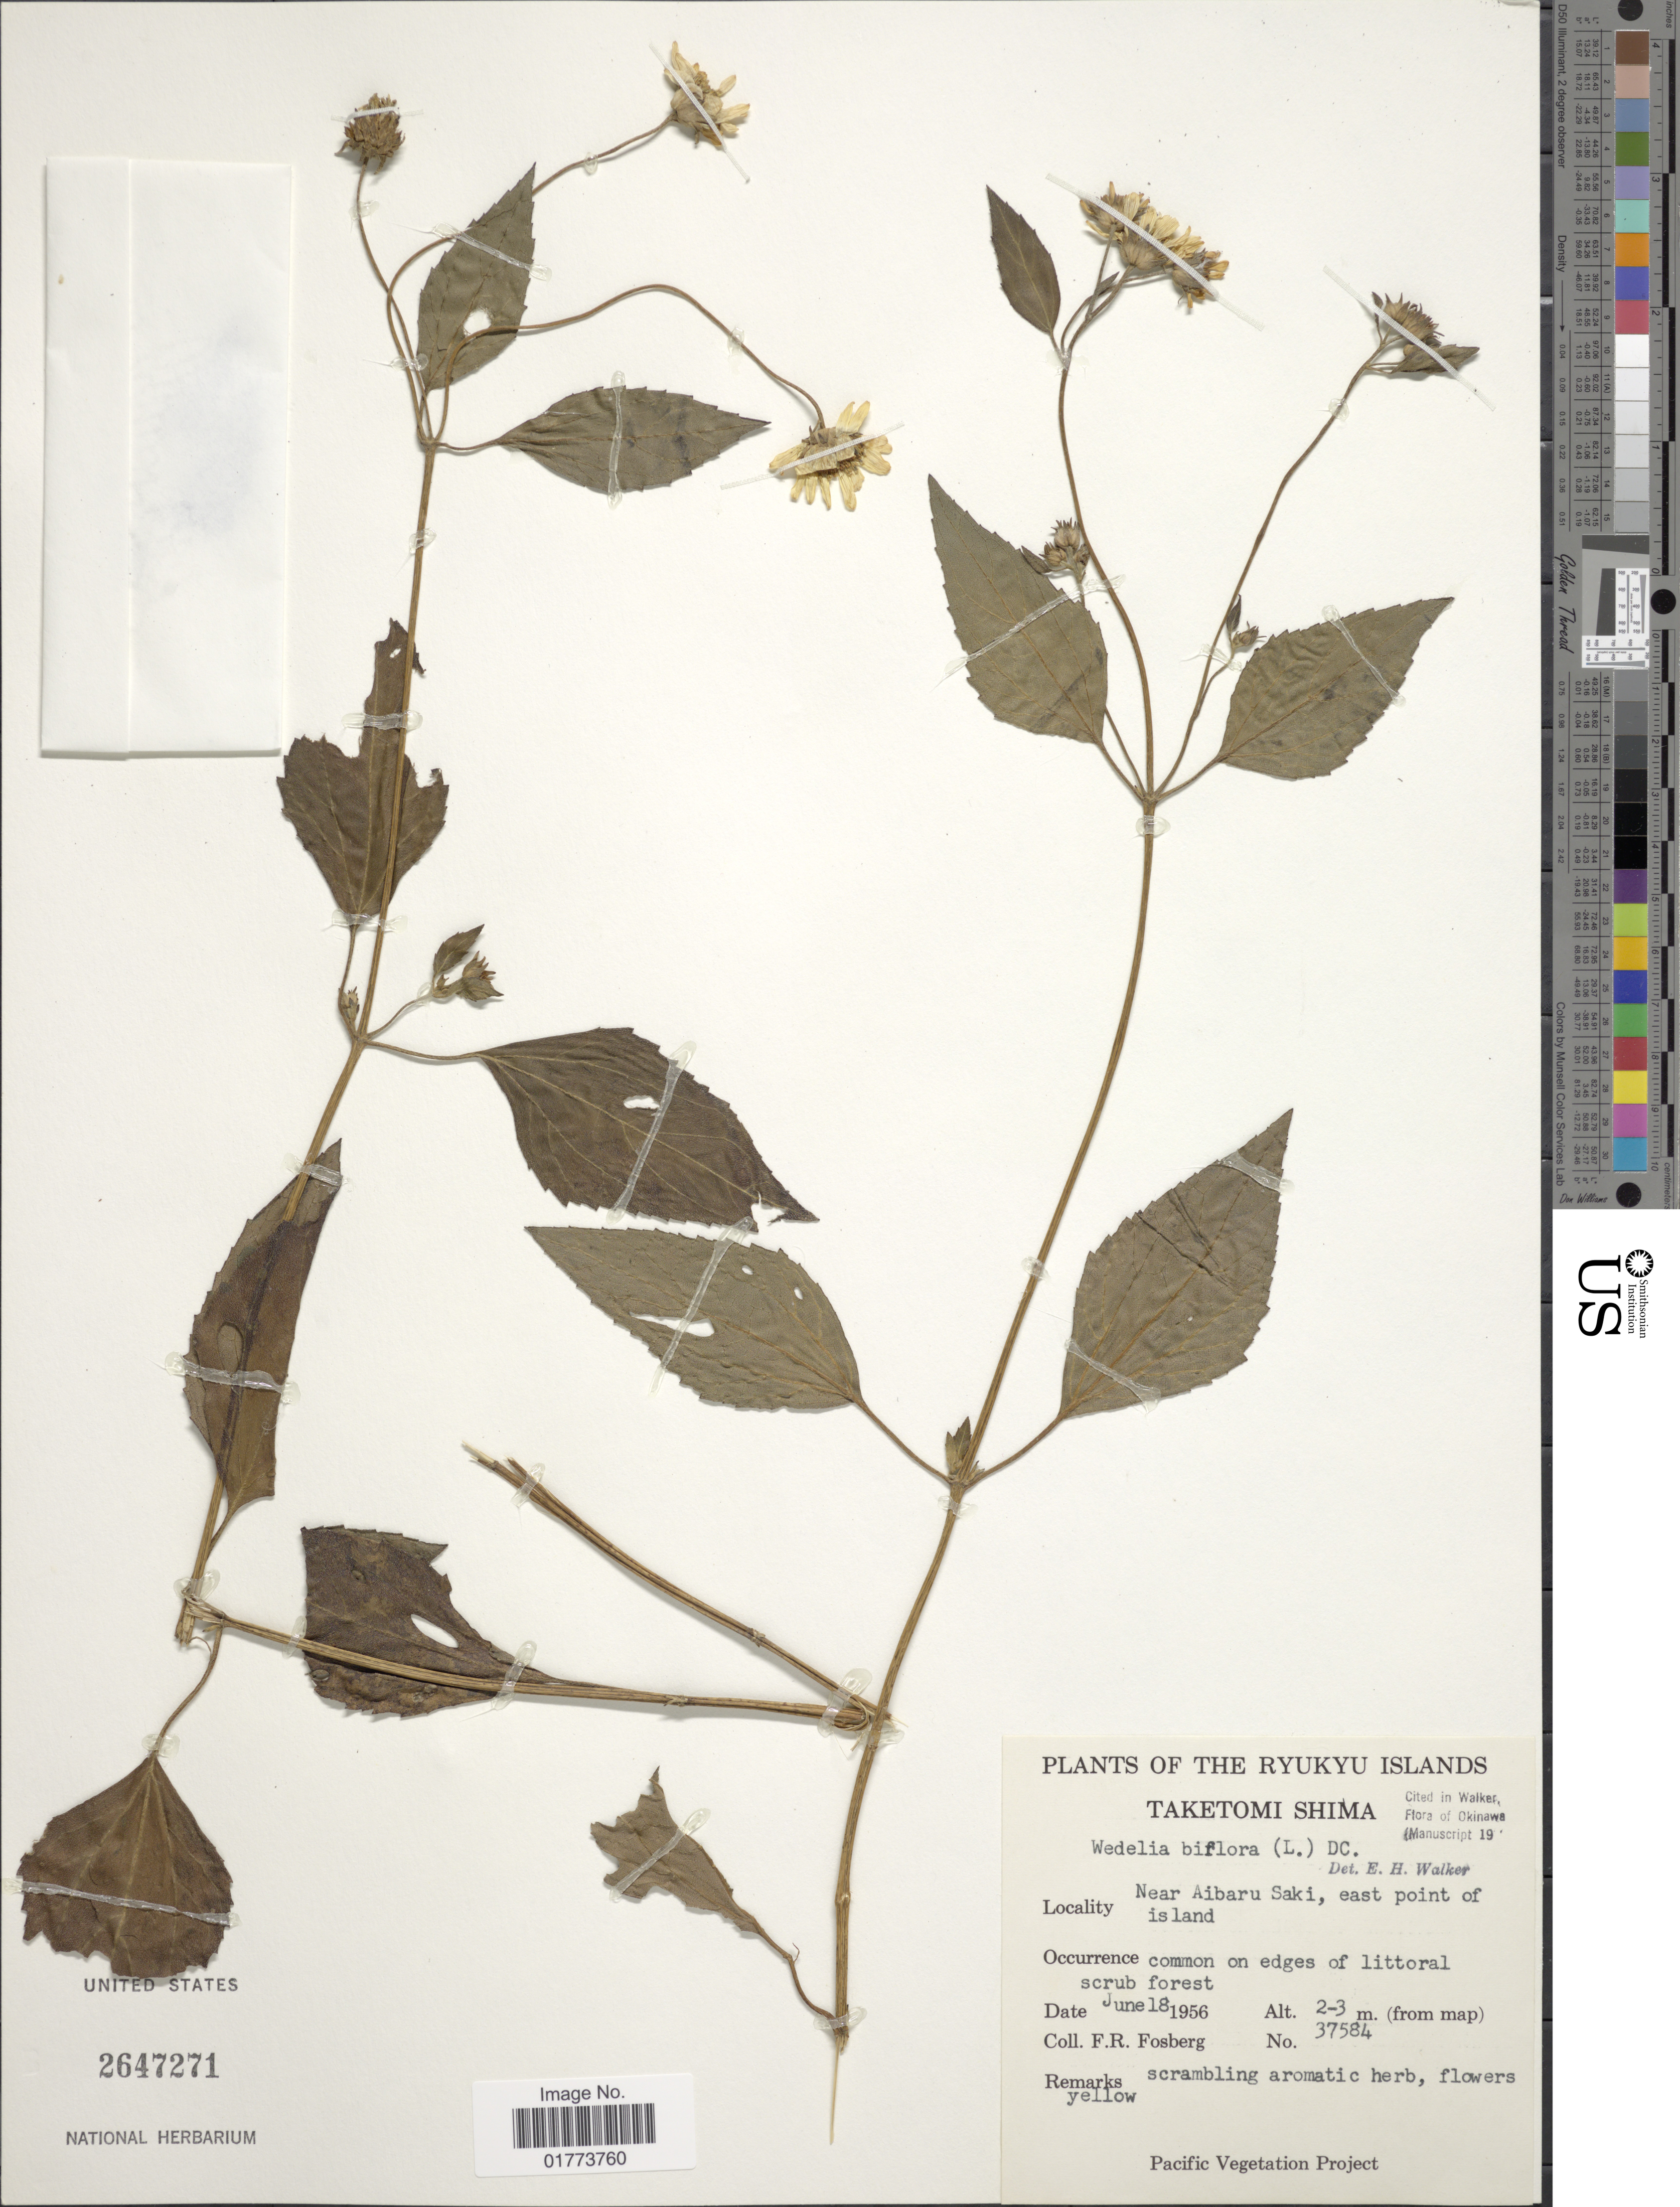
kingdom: Plantae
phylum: Tracheophyta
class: Magnoliopsida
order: Asterales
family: Asteraceae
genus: Wollastonia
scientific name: Wollastonia biflora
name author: (L.) DC.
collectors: F. R. Fosberg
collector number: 37584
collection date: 1956-06-18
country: Japan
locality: Ryukyu Islands. Taketomi Shima. Near Aibaru Saki, east point of island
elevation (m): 2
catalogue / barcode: US 2647271